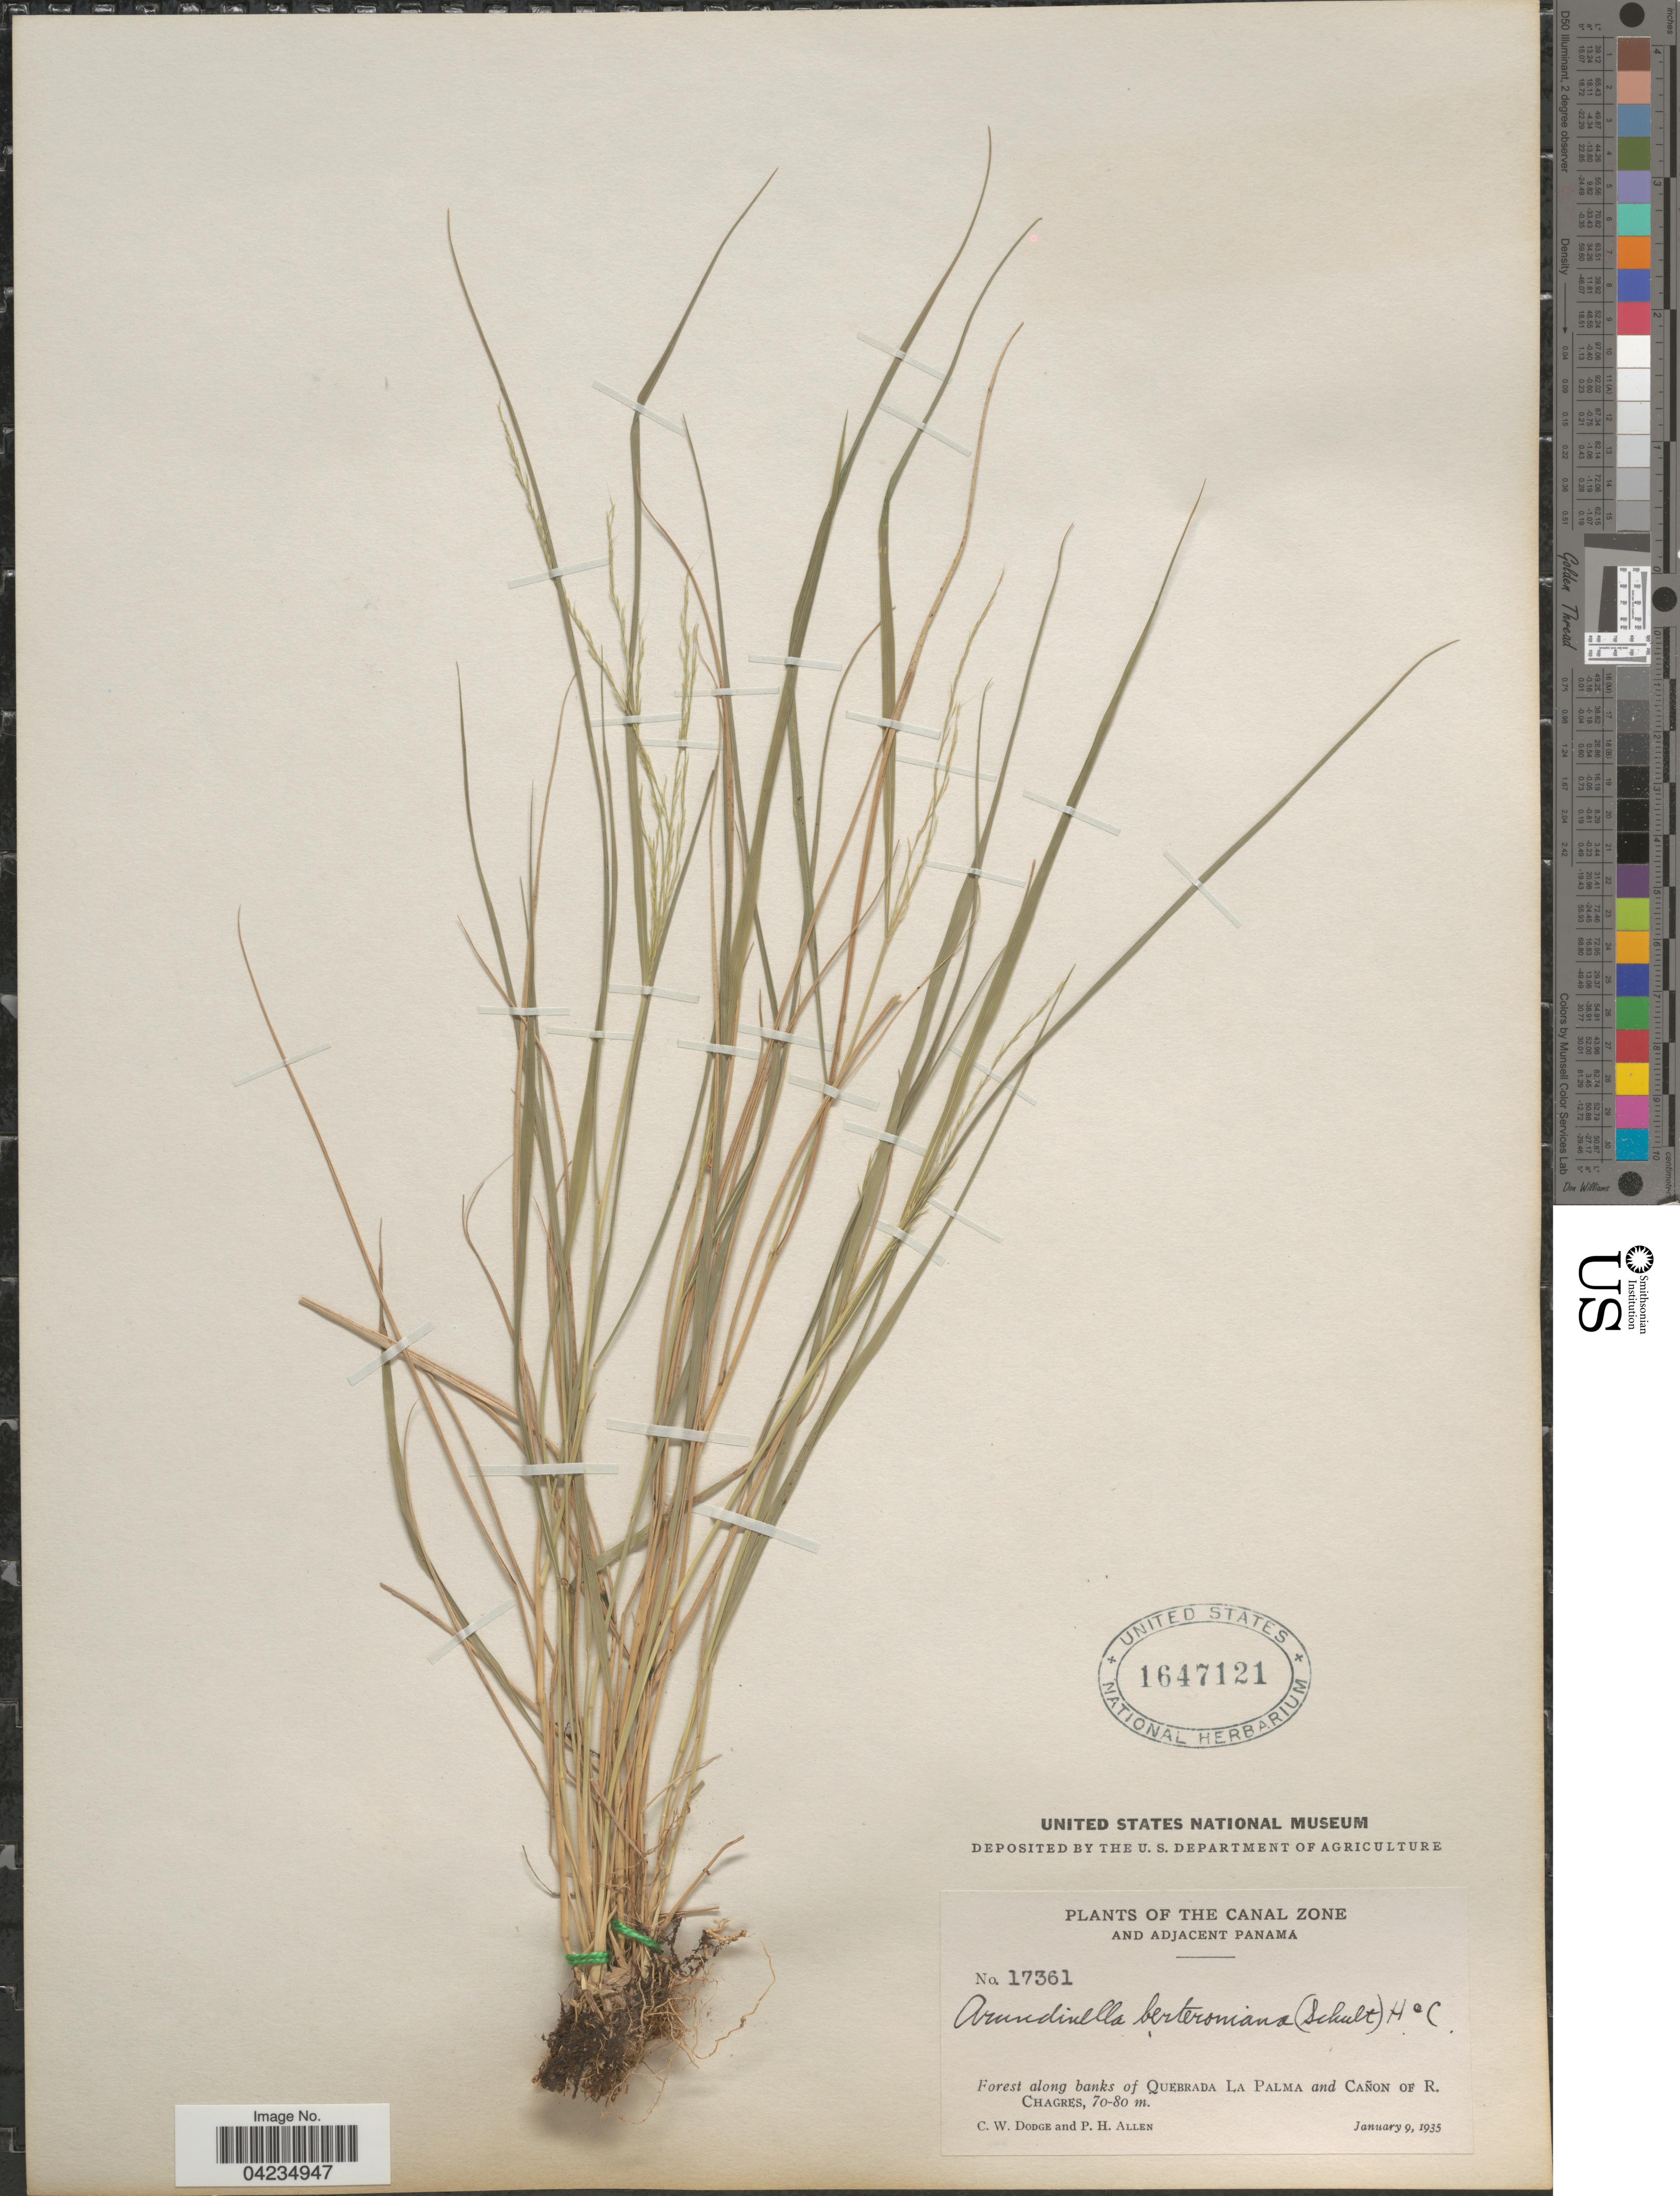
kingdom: Plantae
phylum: Tracheophyta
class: Liliopsida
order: Poales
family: Poaceae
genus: Arundinella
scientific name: Arundinella berteroniana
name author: (Schult.) Hitchc. & Chase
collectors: C. Dodge & P. H. Allen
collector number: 17361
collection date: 1935-01-09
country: Panama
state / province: Colón / Panamá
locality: The Canal Zone and adjacent Panama. Forest along banks of Quebrada La Palma and Cañon of R. Chagres.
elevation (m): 70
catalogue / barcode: US 1647121